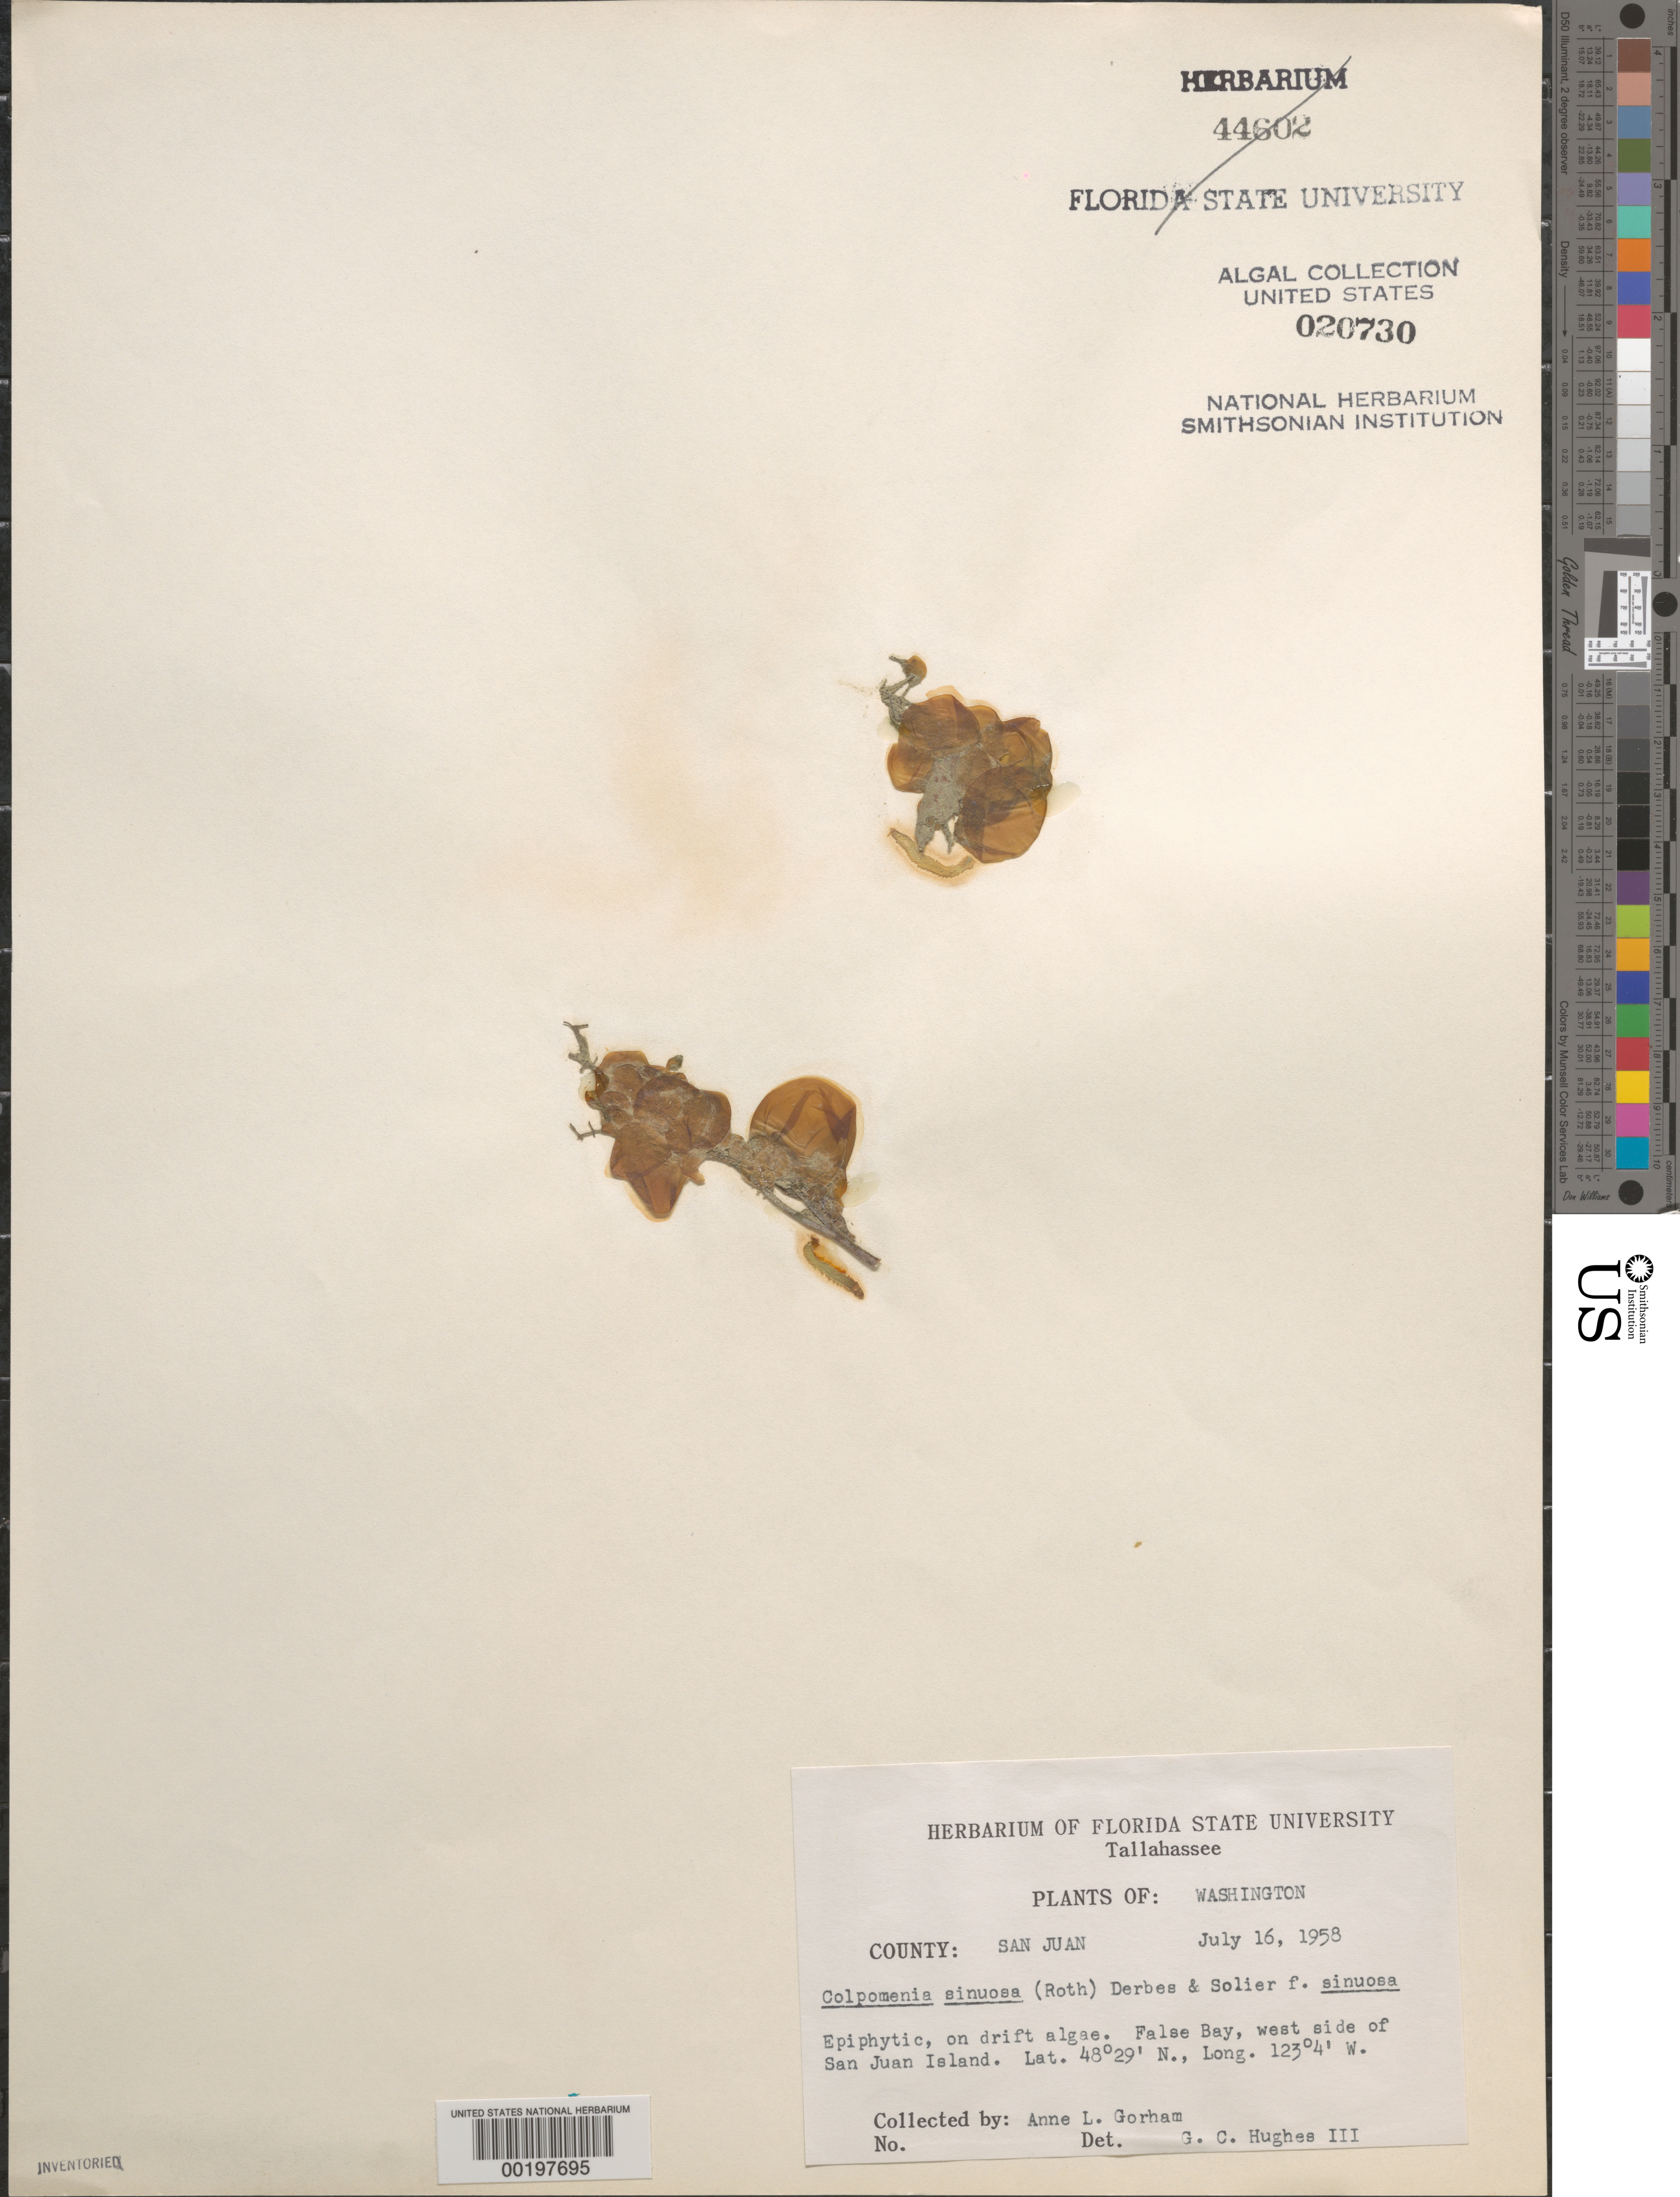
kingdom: Chromista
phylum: Ochrophyta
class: Phaeophyceae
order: Scytosiphonales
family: Scytosiphonaceae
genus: Colpomenia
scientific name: Colpomenia sinuosa f. sinuosa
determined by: Hughes III, G. C.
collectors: A. Gorham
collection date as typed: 16 Jul 1958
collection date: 1958-07-16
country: United States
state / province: Washington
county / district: San Juan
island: San Juan Island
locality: False Bay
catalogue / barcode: US 20730